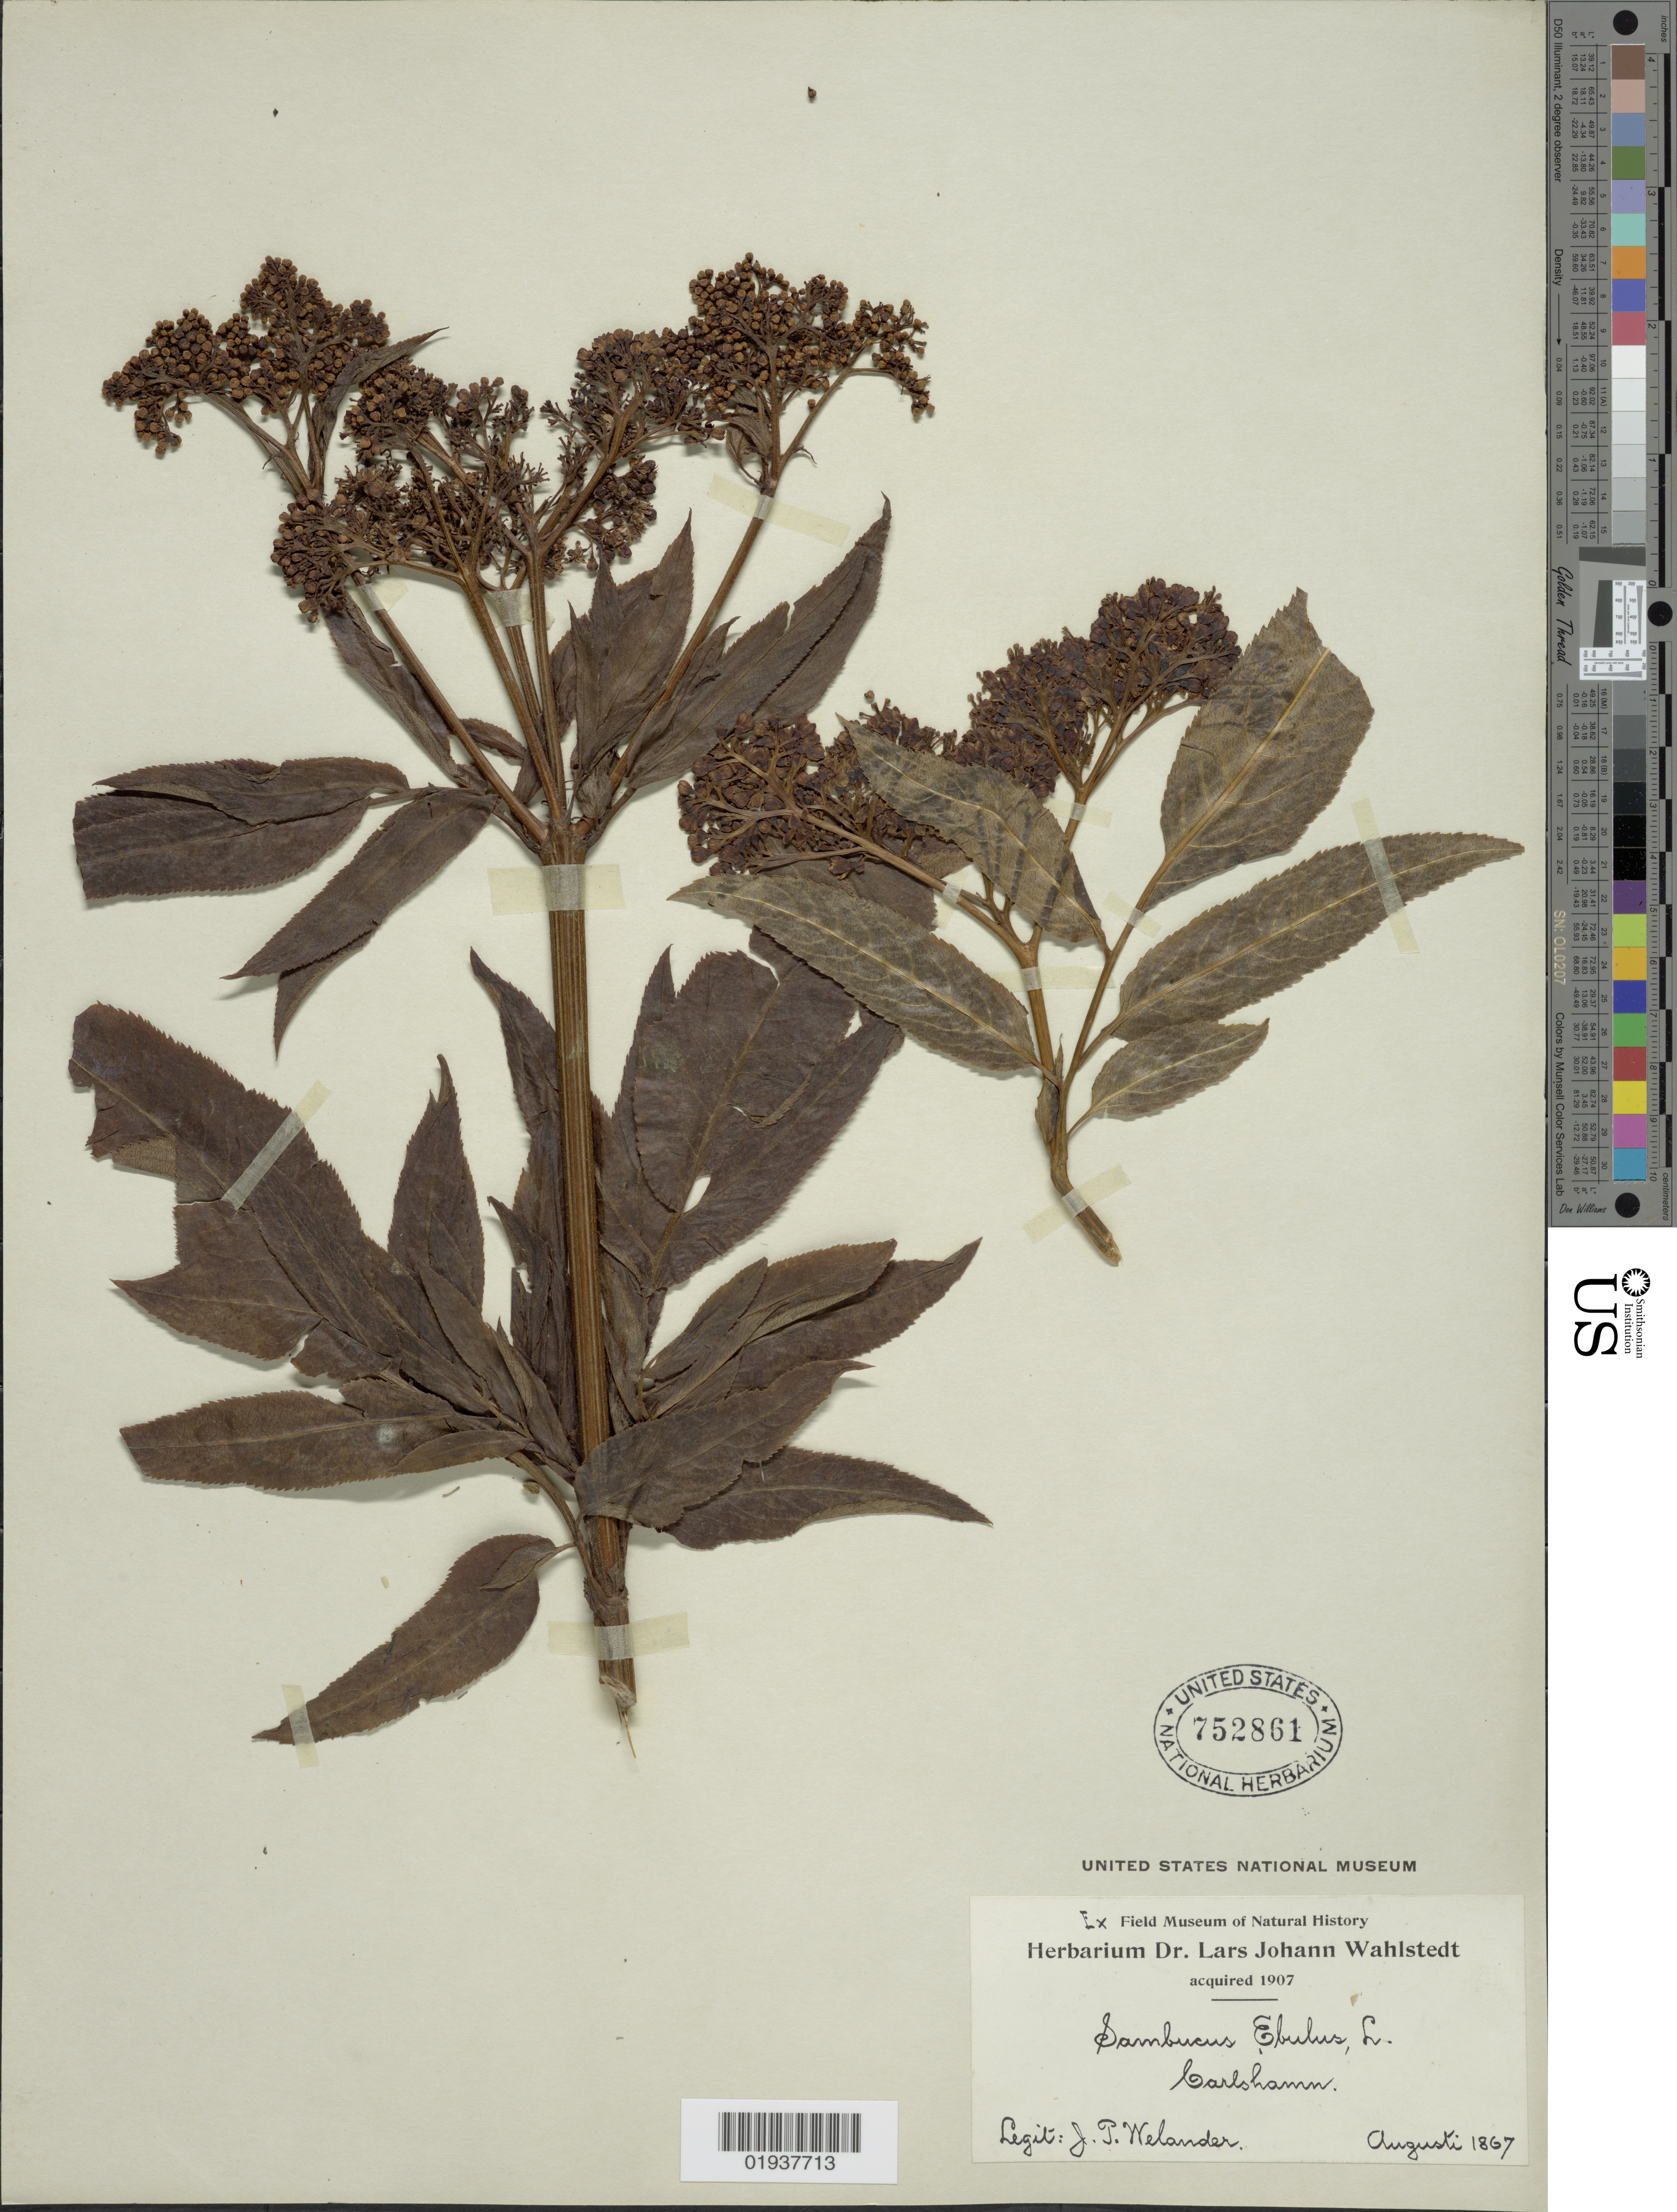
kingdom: Plantae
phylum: Tracheophyta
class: Magnoliopsida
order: Dipsacales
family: Viburnaceae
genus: Sambucus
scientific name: Sambucus ebulus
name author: L.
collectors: J. Welander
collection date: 1867-08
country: Sweden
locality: Carlshamn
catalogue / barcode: US 752861